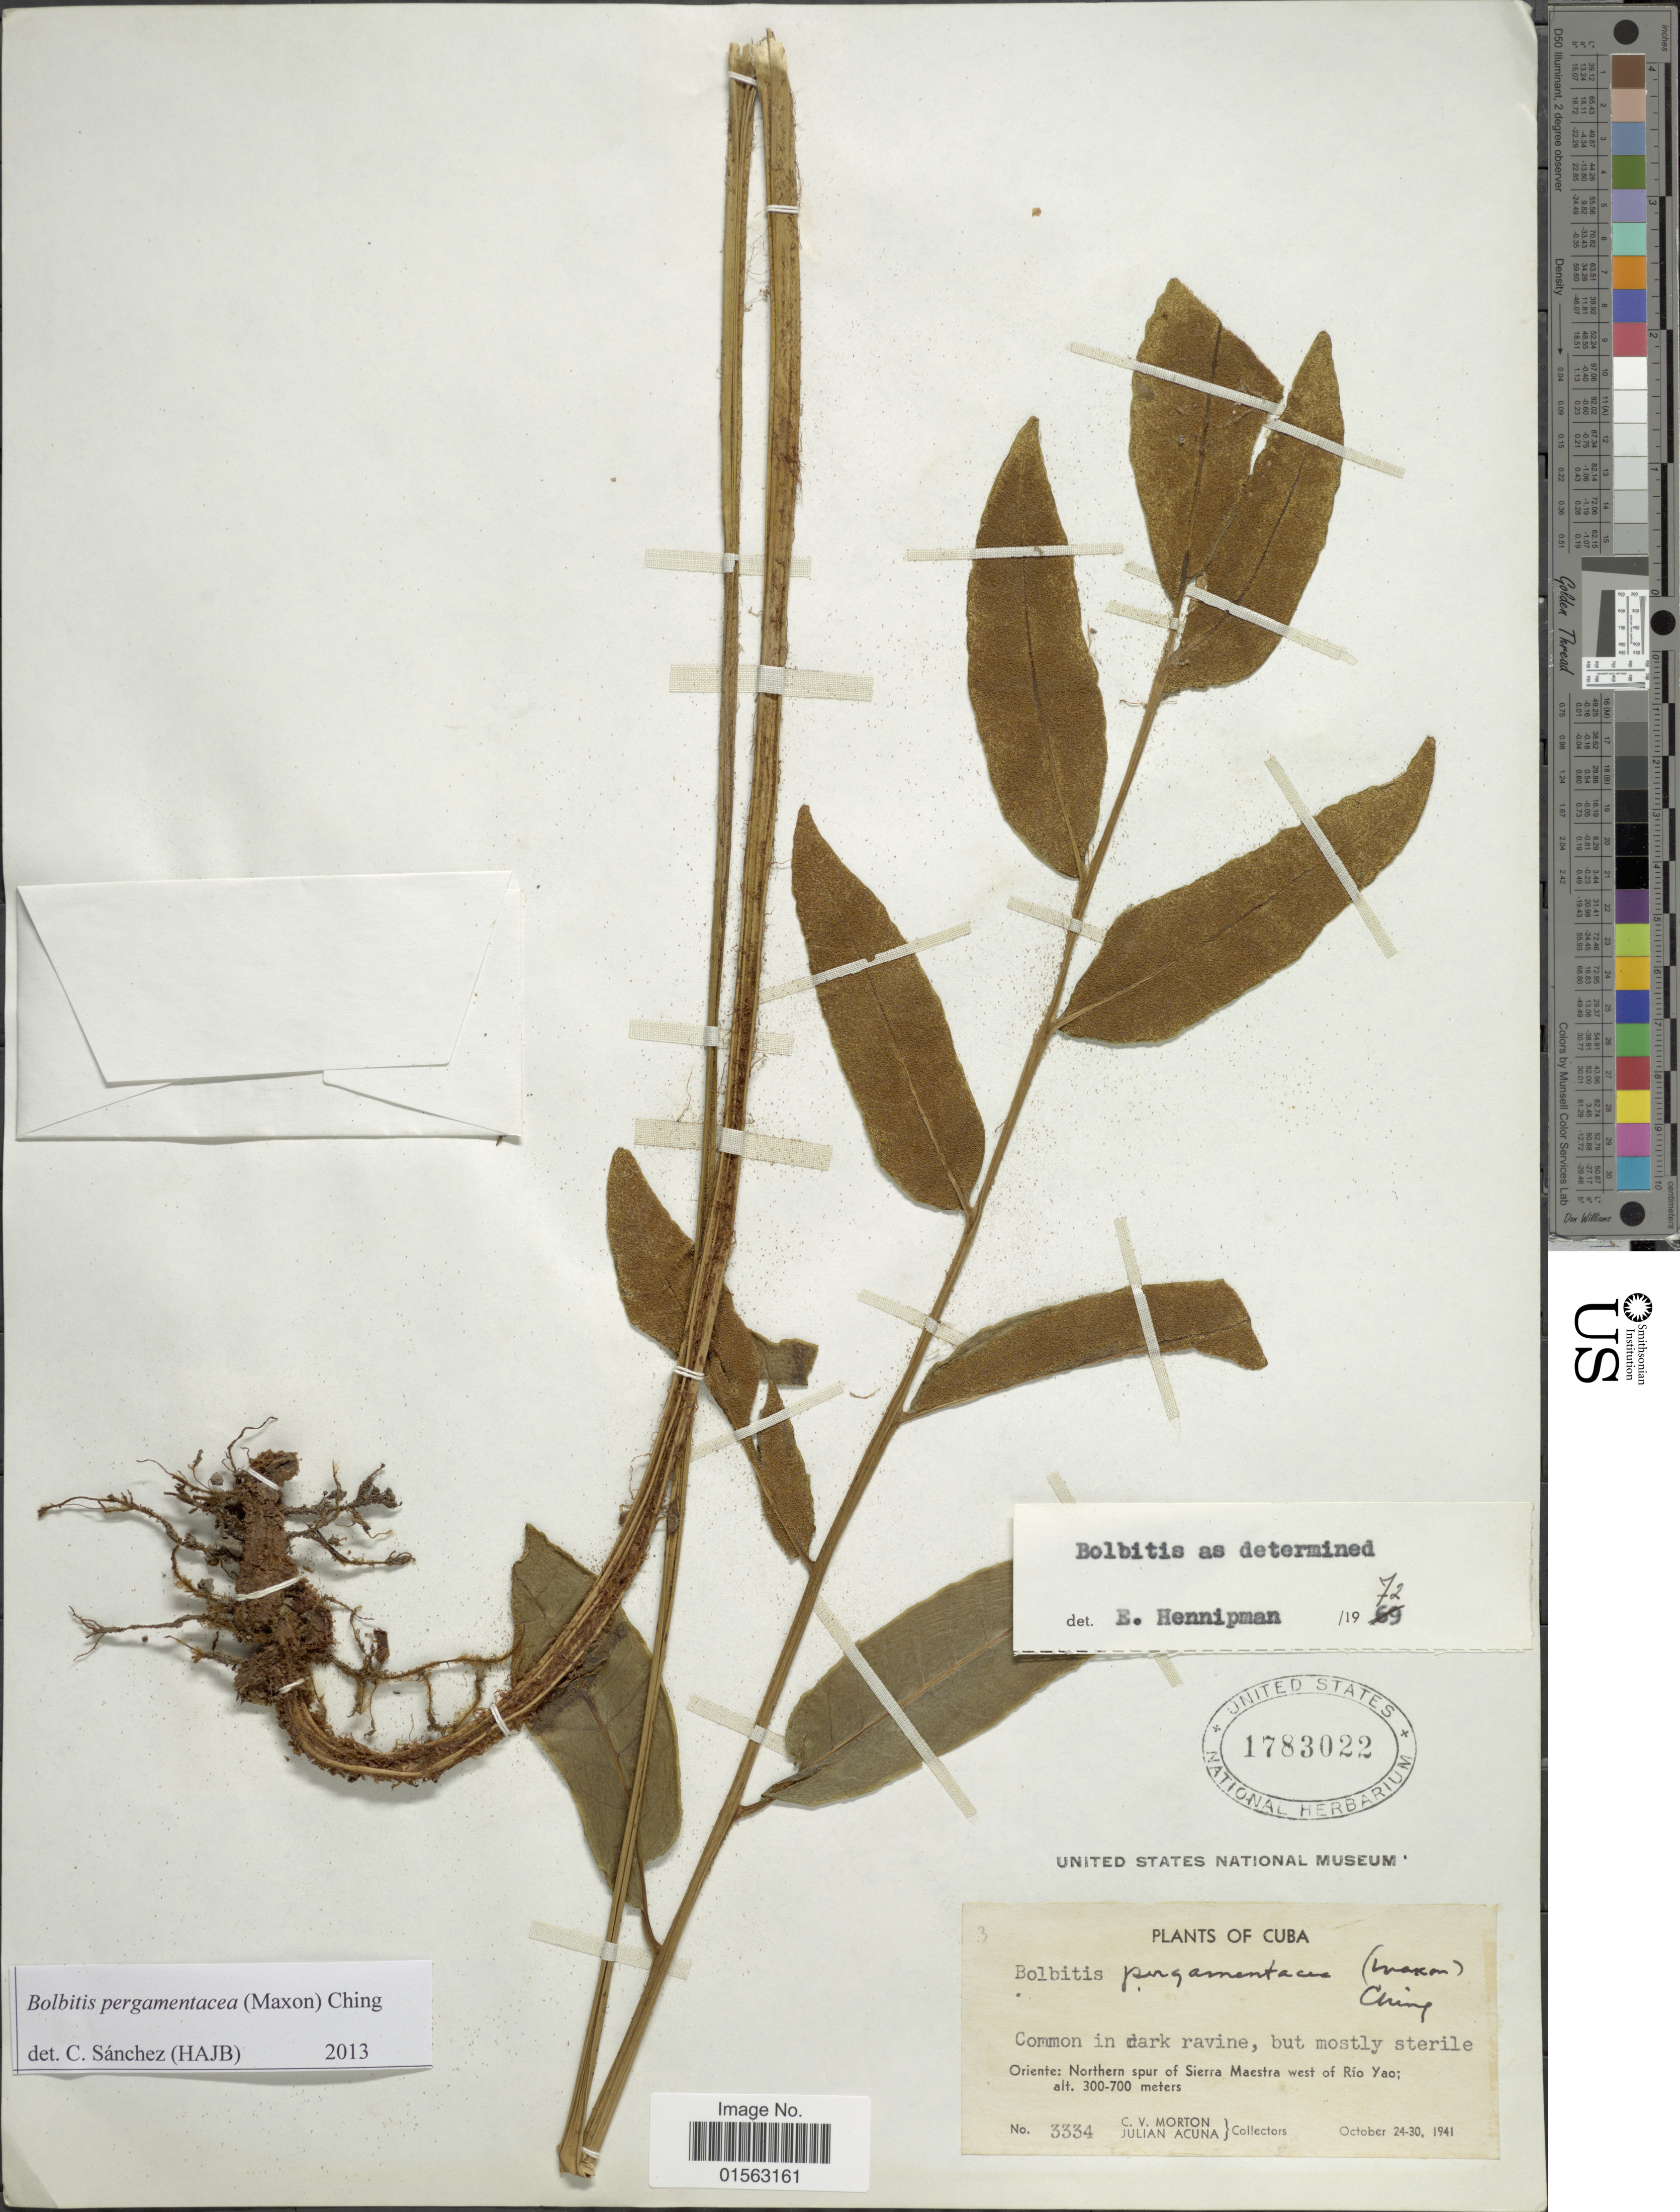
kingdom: Plantae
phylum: Tracheophyta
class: Polypodiopsida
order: Polypodiales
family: Dryopteridaceae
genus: Mickelia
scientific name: Mickelia pergamentacea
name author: (Maxon) R.C. Moran et al.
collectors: C. V. Morton & J. B. Acuña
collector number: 3334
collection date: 1941-10-24/1941-10-30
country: Cuba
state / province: Oriente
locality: Cuba, Northern spur of Sierra Maestra west of Río Yao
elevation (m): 300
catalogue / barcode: US 1783022